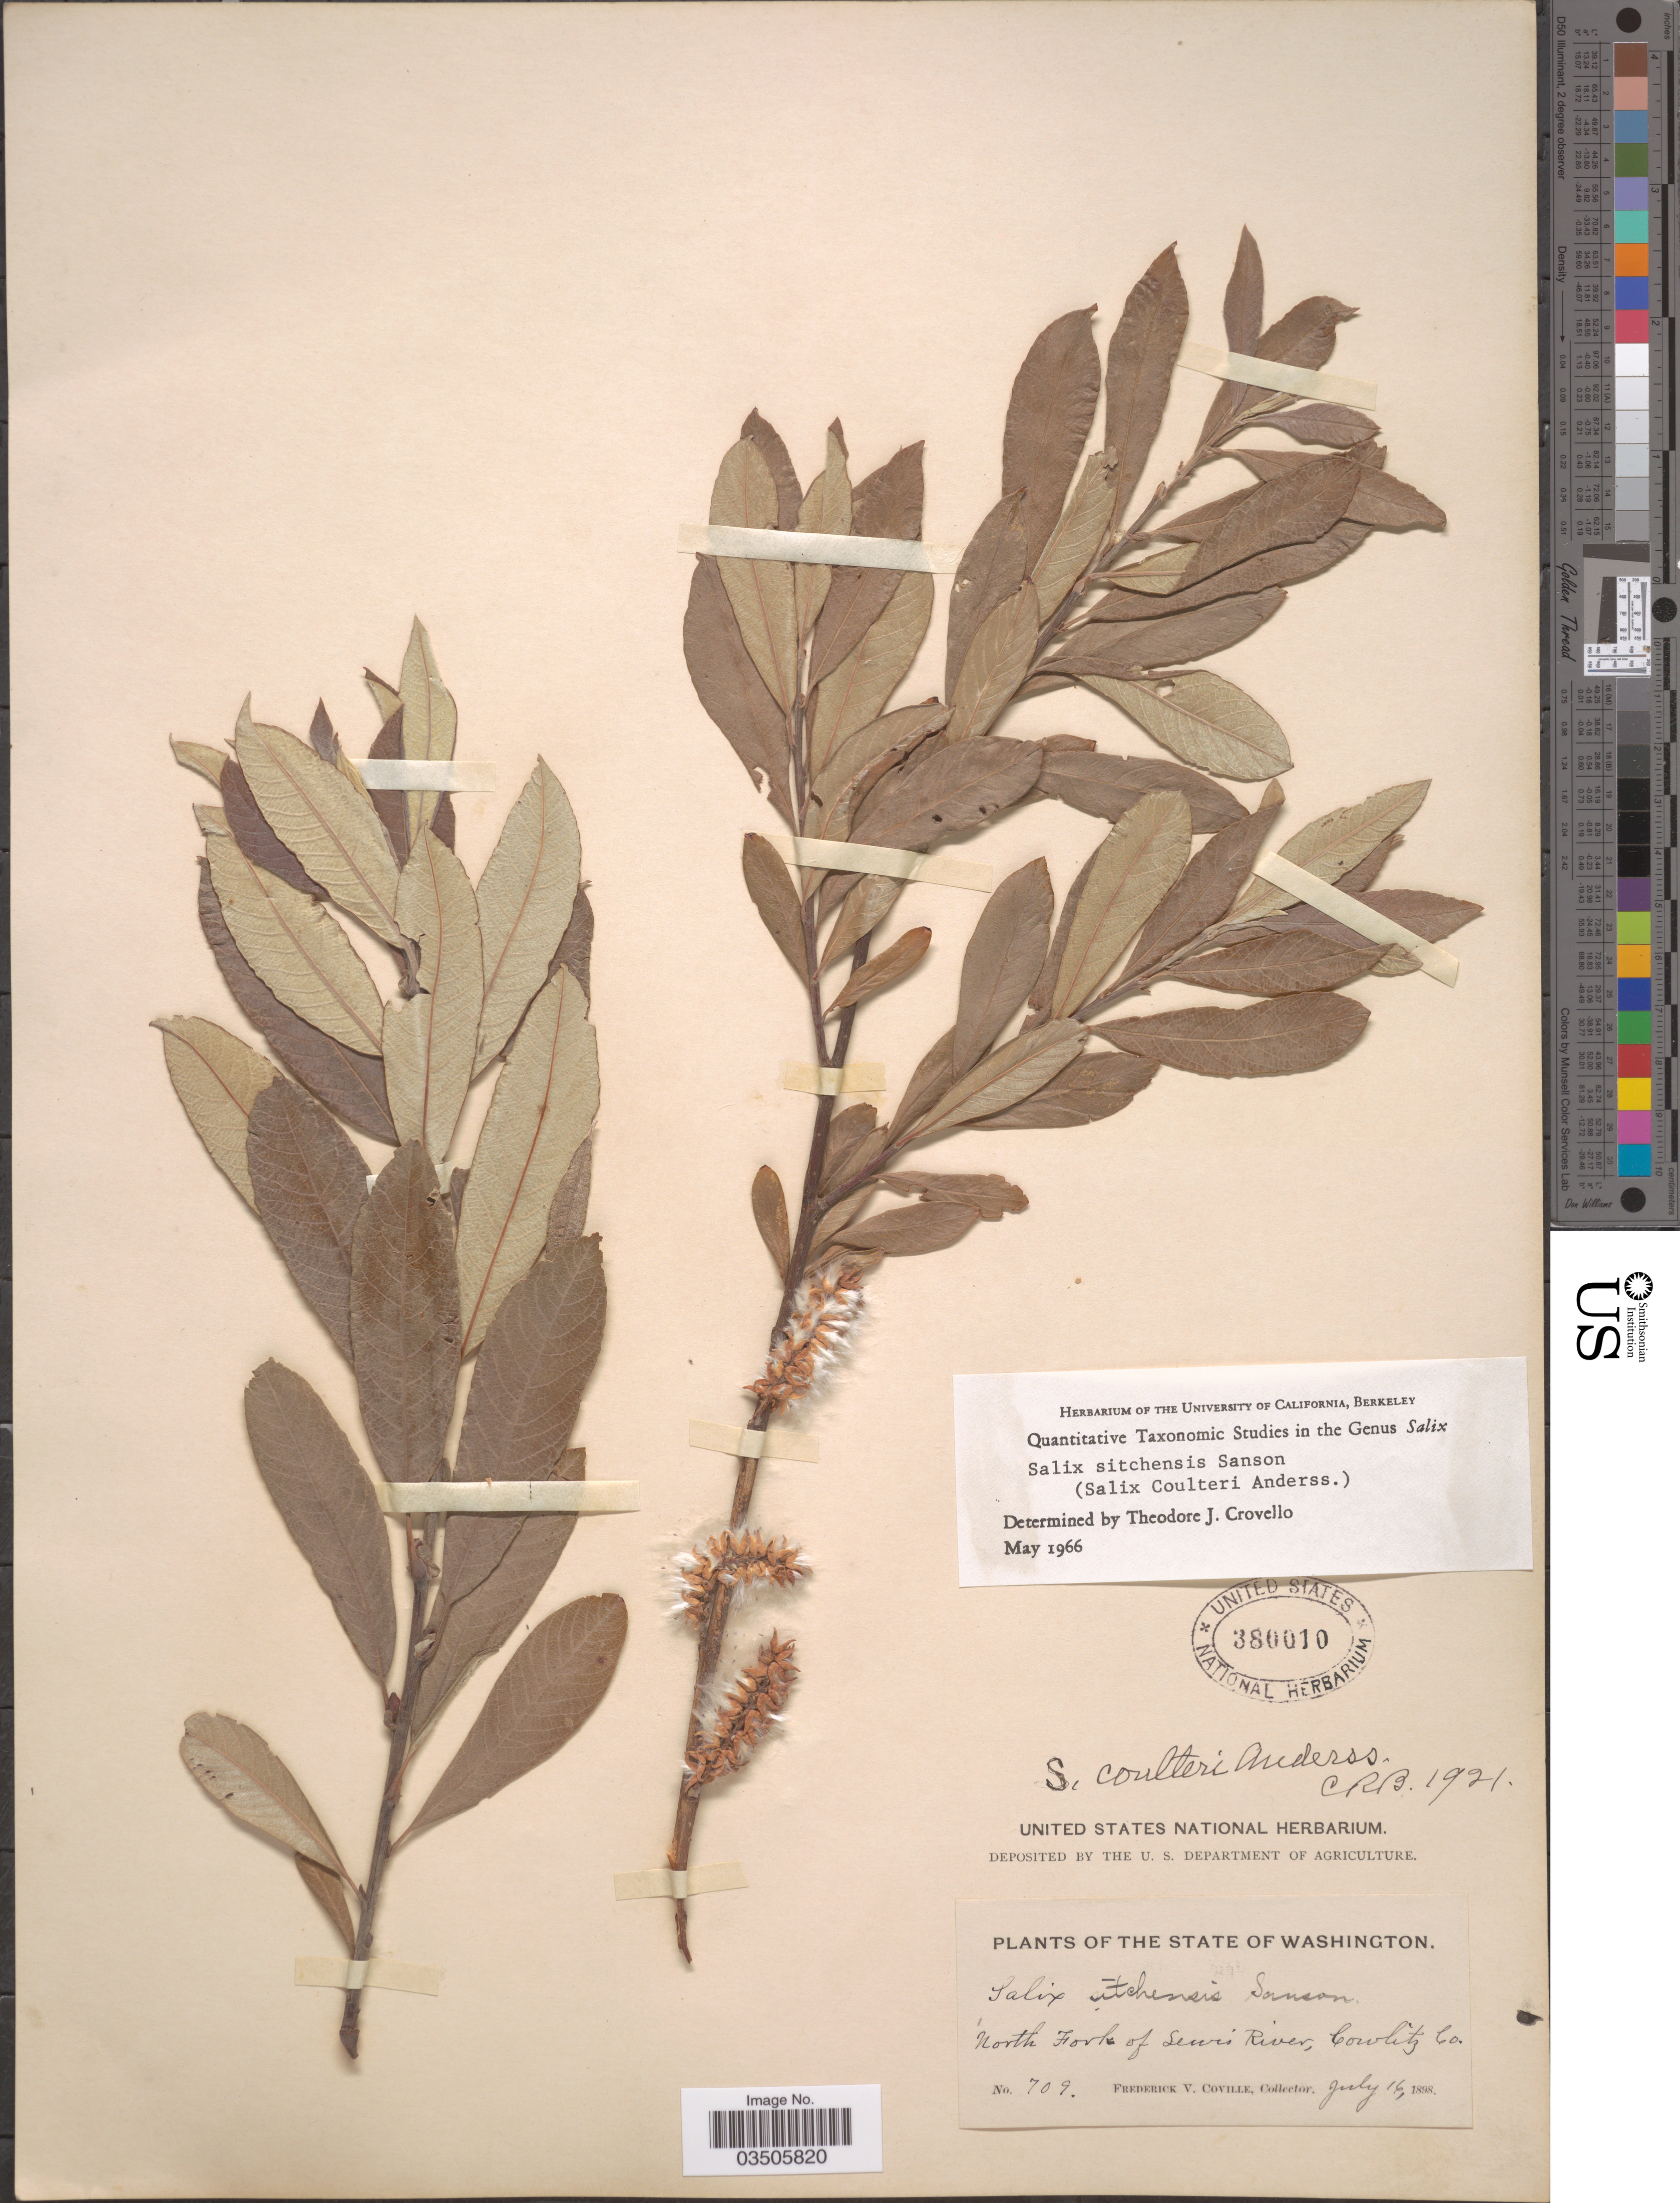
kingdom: Plantae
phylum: Tracheophyta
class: Magnoliopsida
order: Malpighiales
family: Salicaceae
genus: Salix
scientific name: Salix sitchensis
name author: Sanson ex Bong.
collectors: F. V. Coville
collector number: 709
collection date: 1898-07-16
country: United States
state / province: Washington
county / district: Cowlitz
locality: North Fork of Lewis River, Cowlitz Co.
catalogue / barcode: US 380010